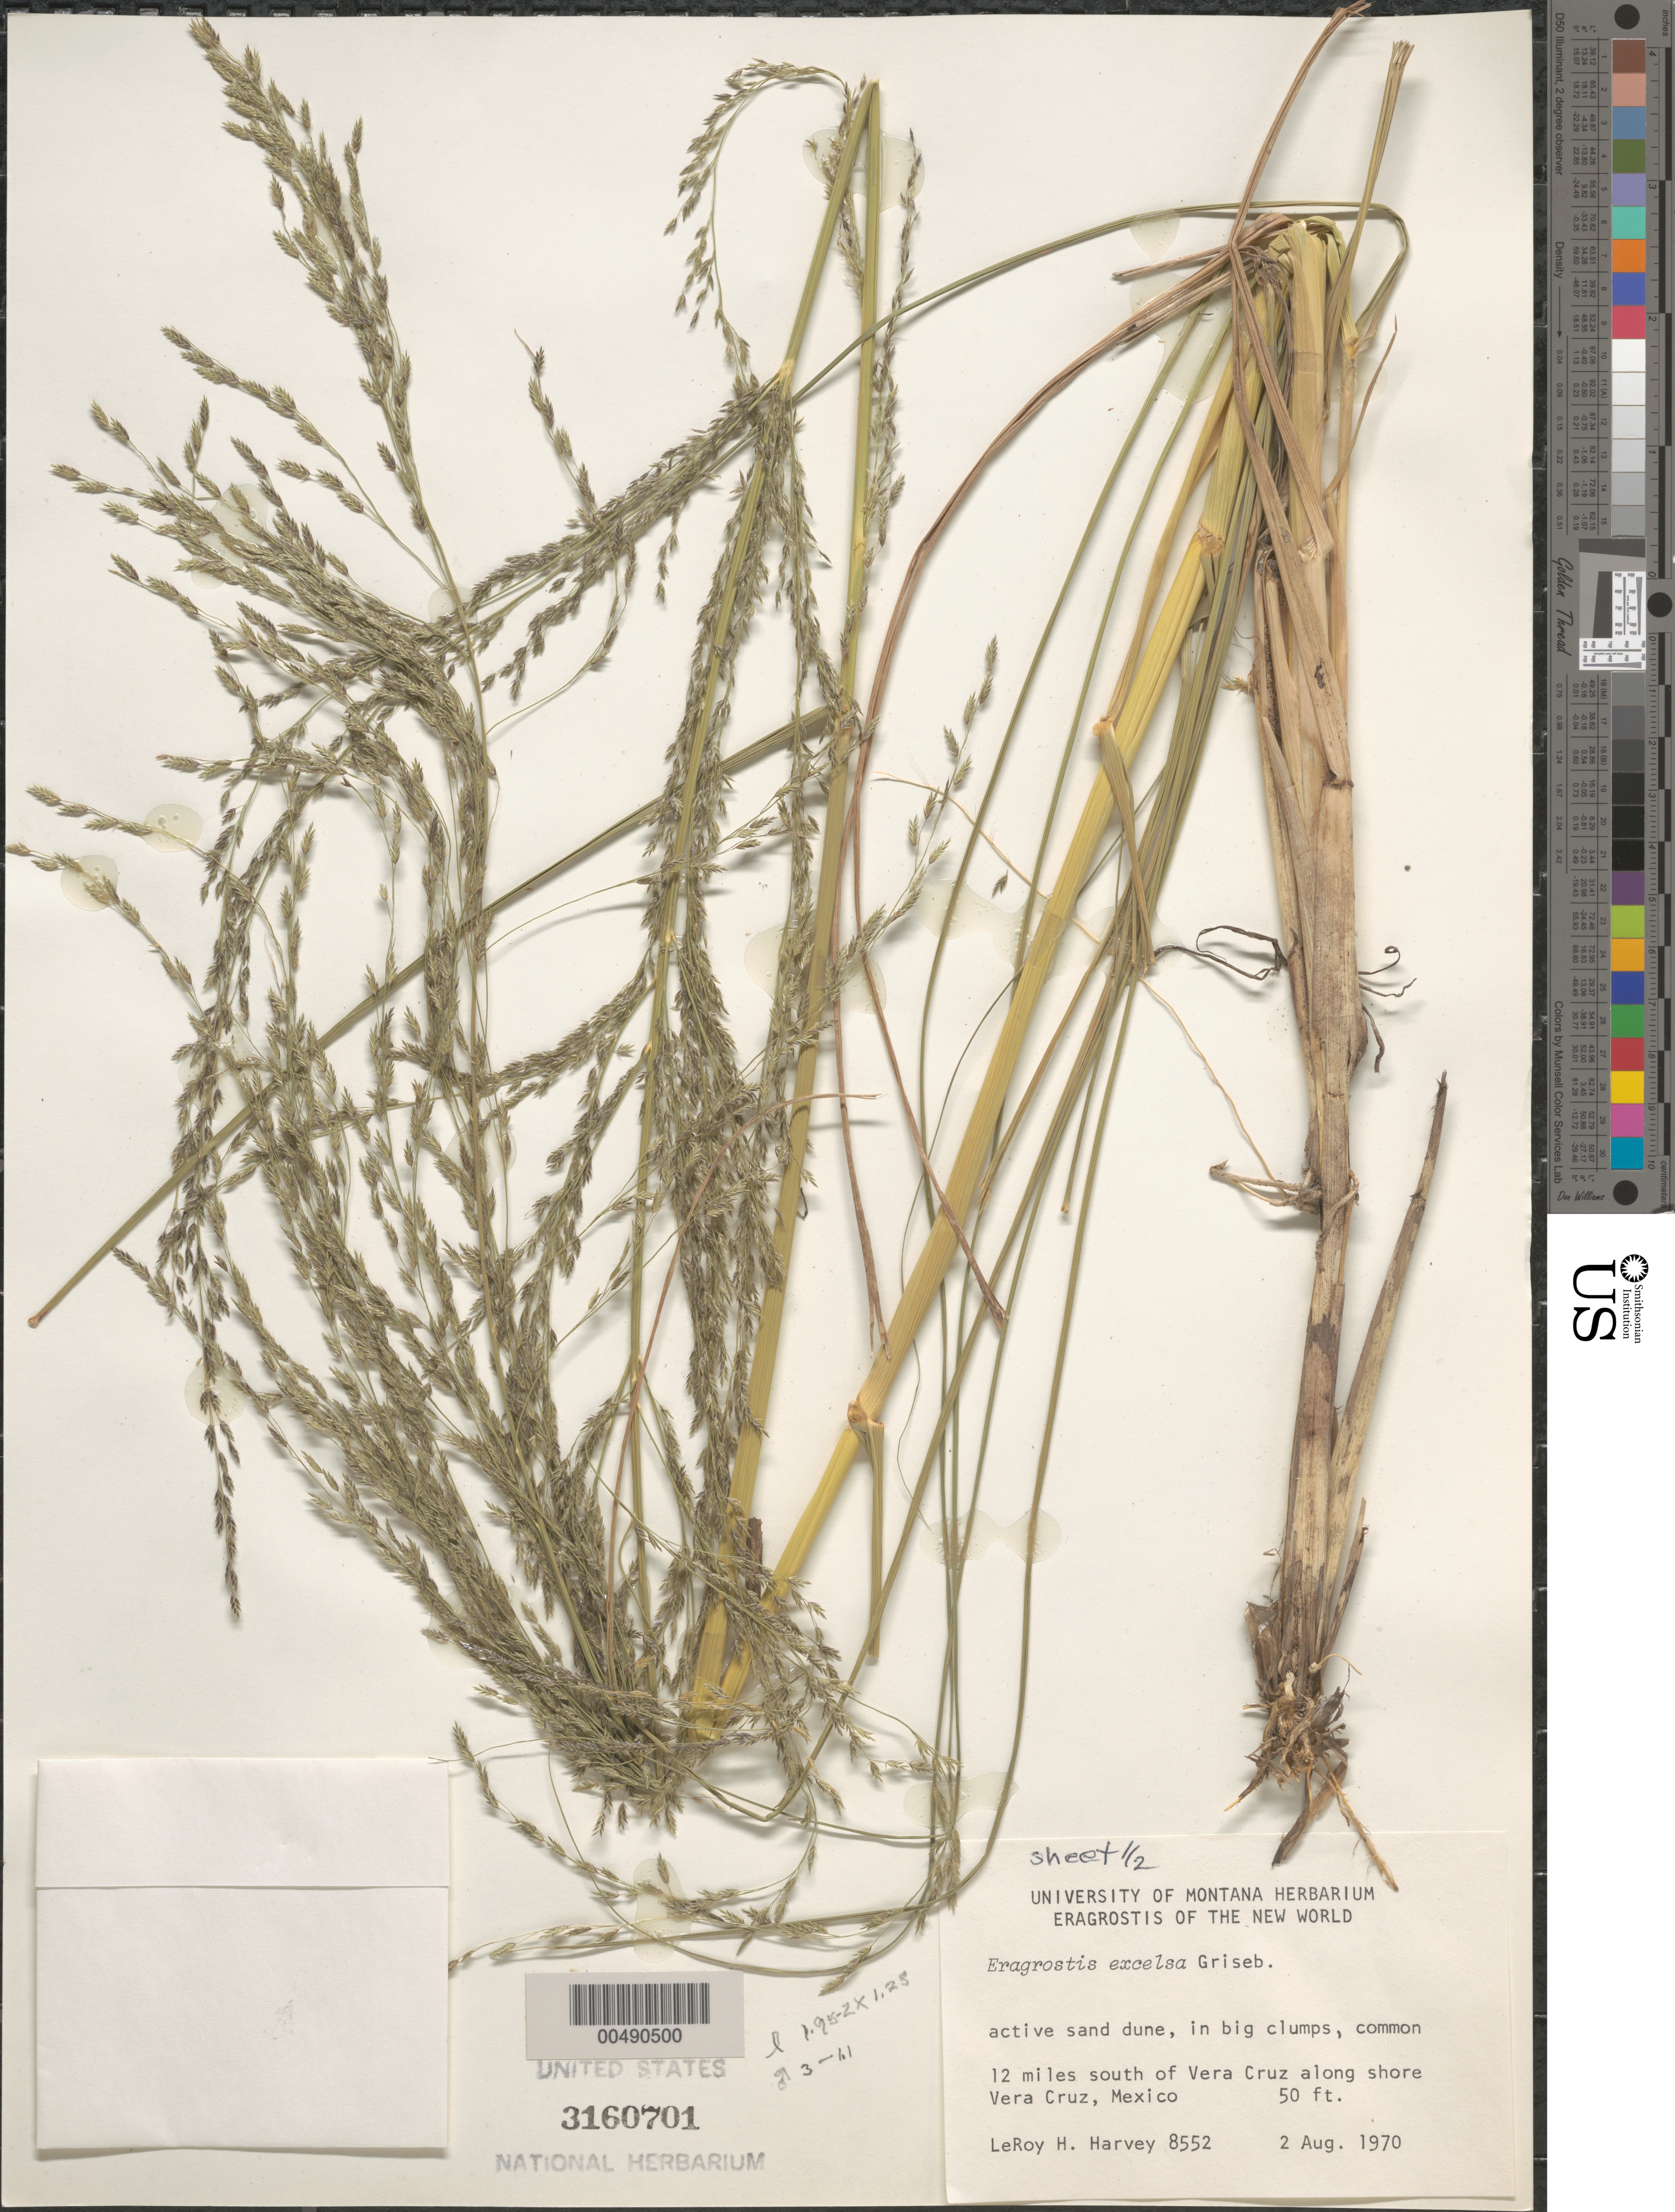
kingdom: Plantae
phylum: Tracheophyta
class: Liliopsida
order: Poales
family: Poaceae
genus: Eragrostis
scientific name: Eragrostis excelsa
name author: Griseb.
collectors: L. H. Harvey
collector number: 8552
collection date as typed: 2 Aug 1970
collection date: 1970-08-02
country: Mexico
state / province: Veracruz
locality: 12 mi S of Veracruz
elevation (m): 15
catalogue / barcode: US 3160701